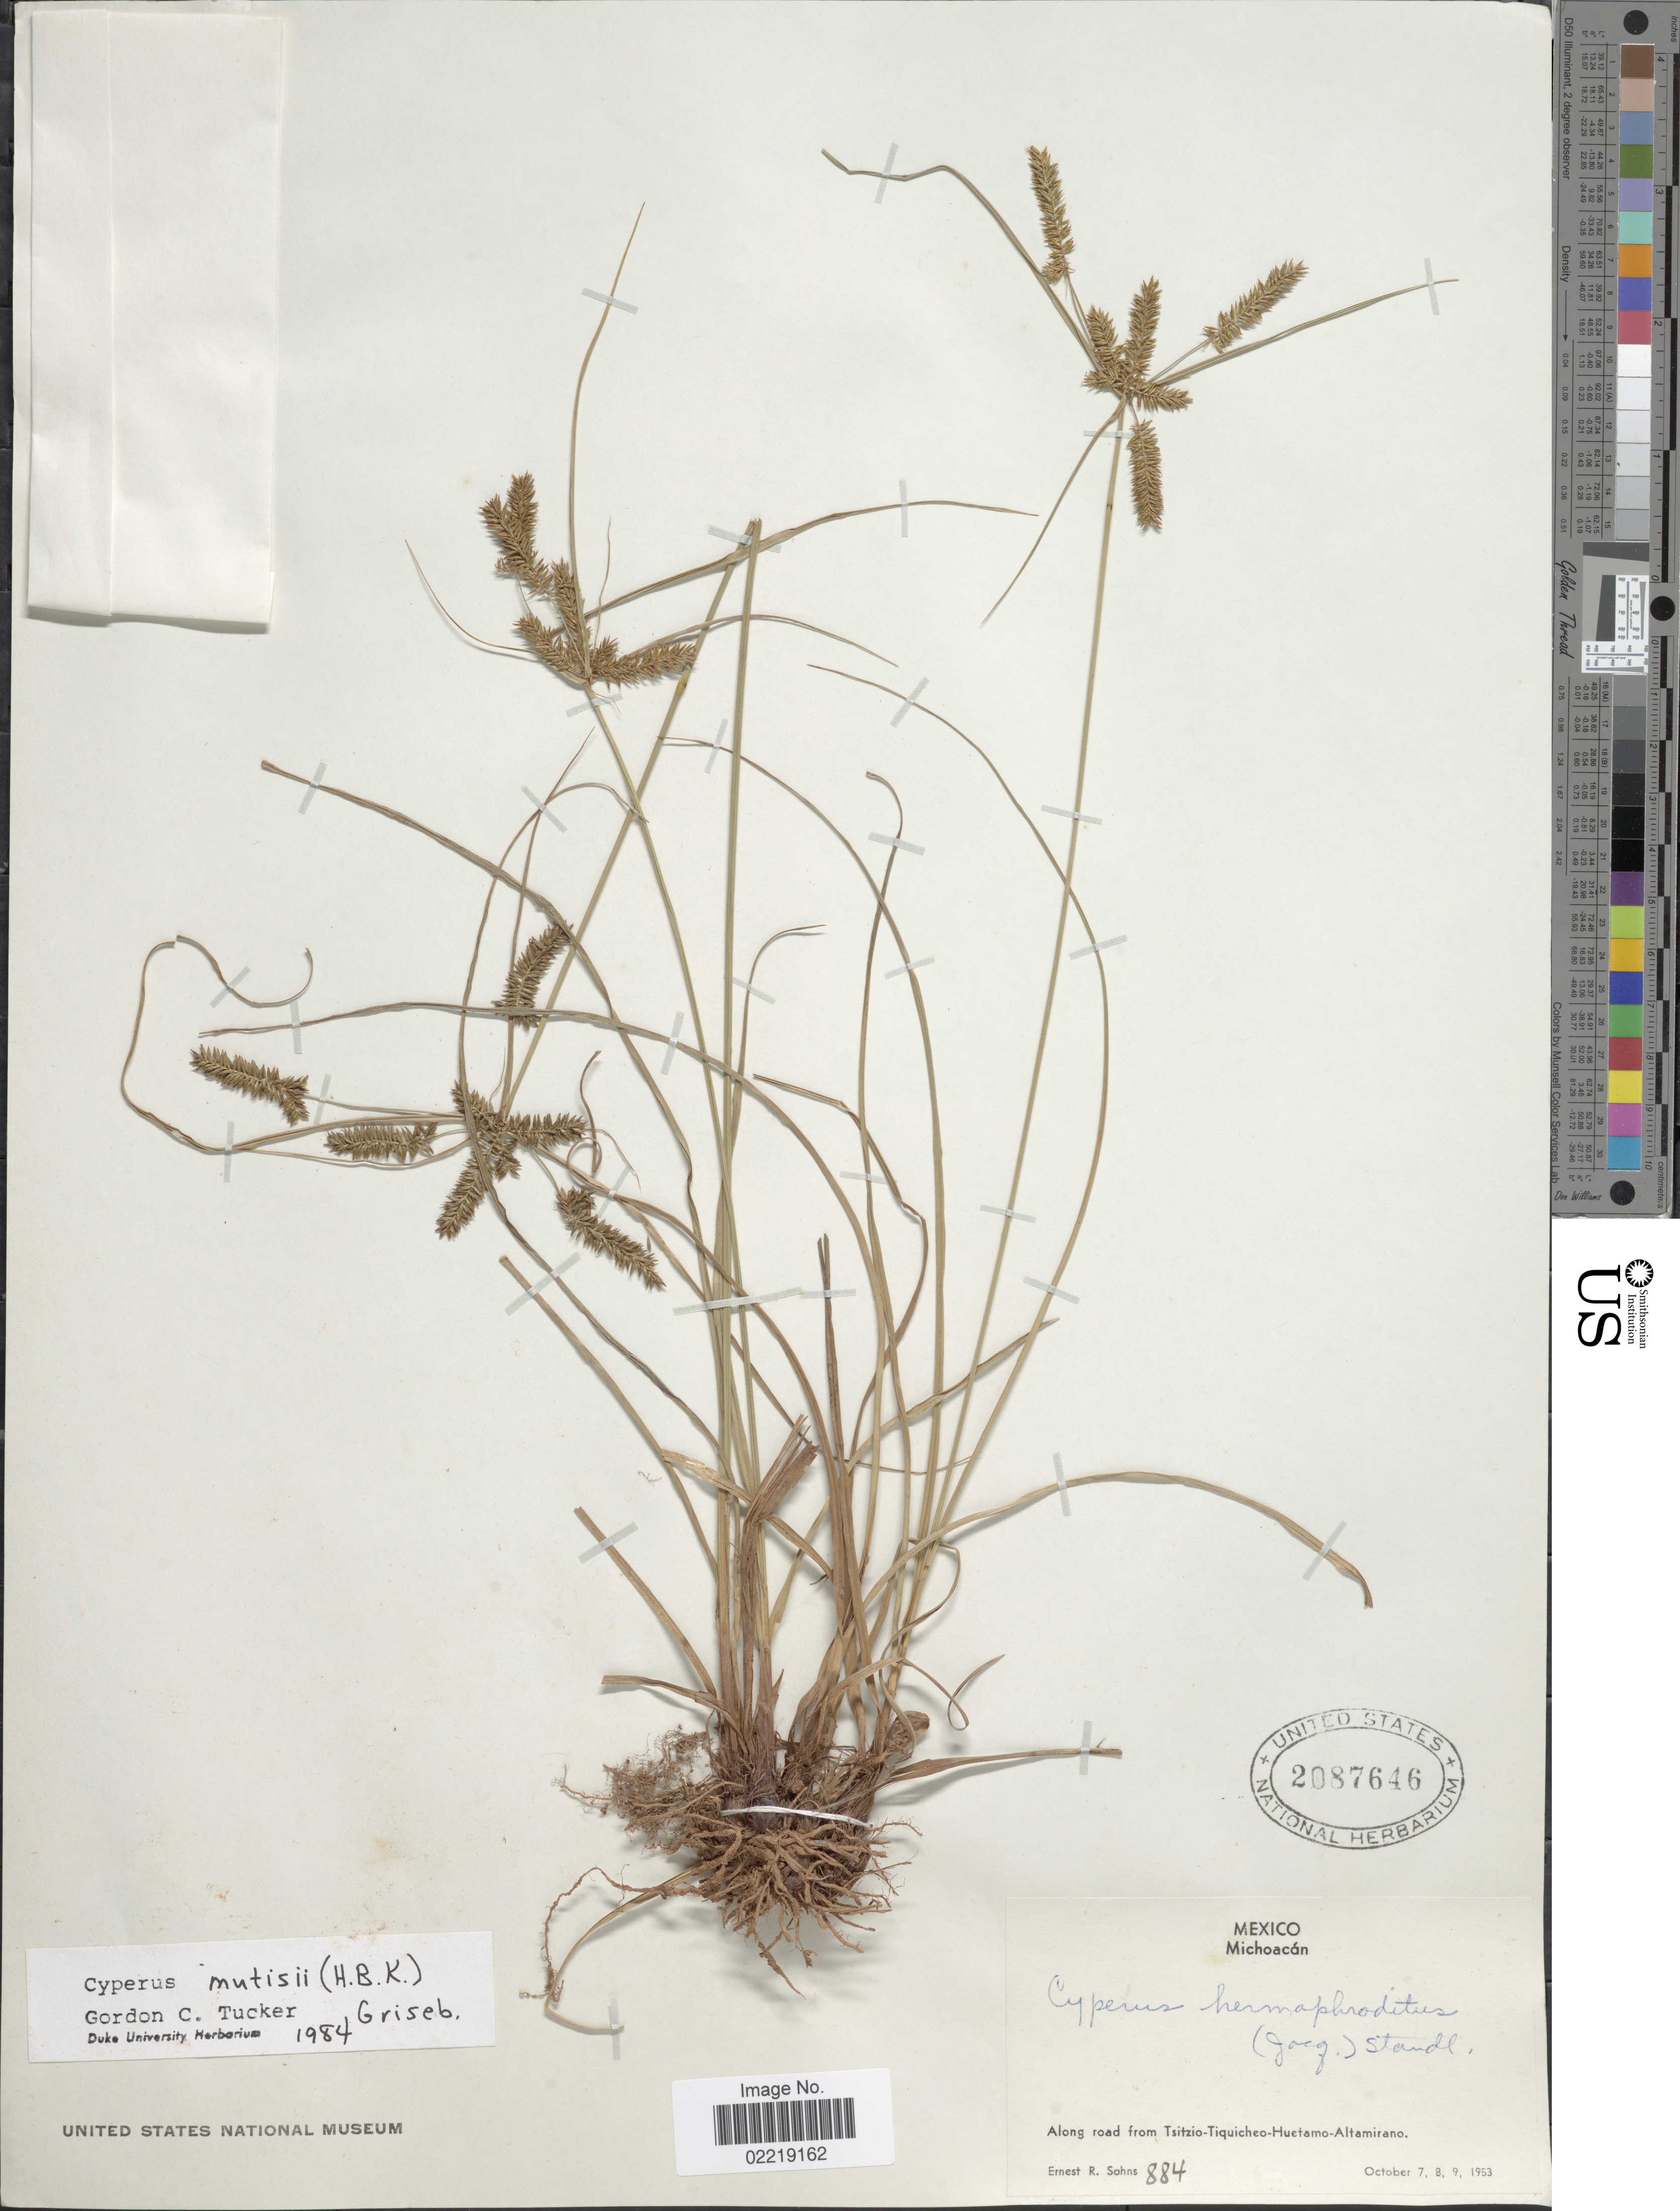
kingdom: Plantae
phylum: Tracheophyta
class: Liliopsida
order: Poales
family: Cyperaceae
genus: Cyperus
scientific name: Cyperus mutisii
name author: (Kunth) Andersson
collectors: E. R. Sohns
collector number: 884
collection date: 1953-10-07/1953-10-09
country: Mexico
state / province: Michoacán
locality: Along road from Tsitzio- Tiquicheo- Huetamo- Altamirano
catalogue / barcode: US 2087646